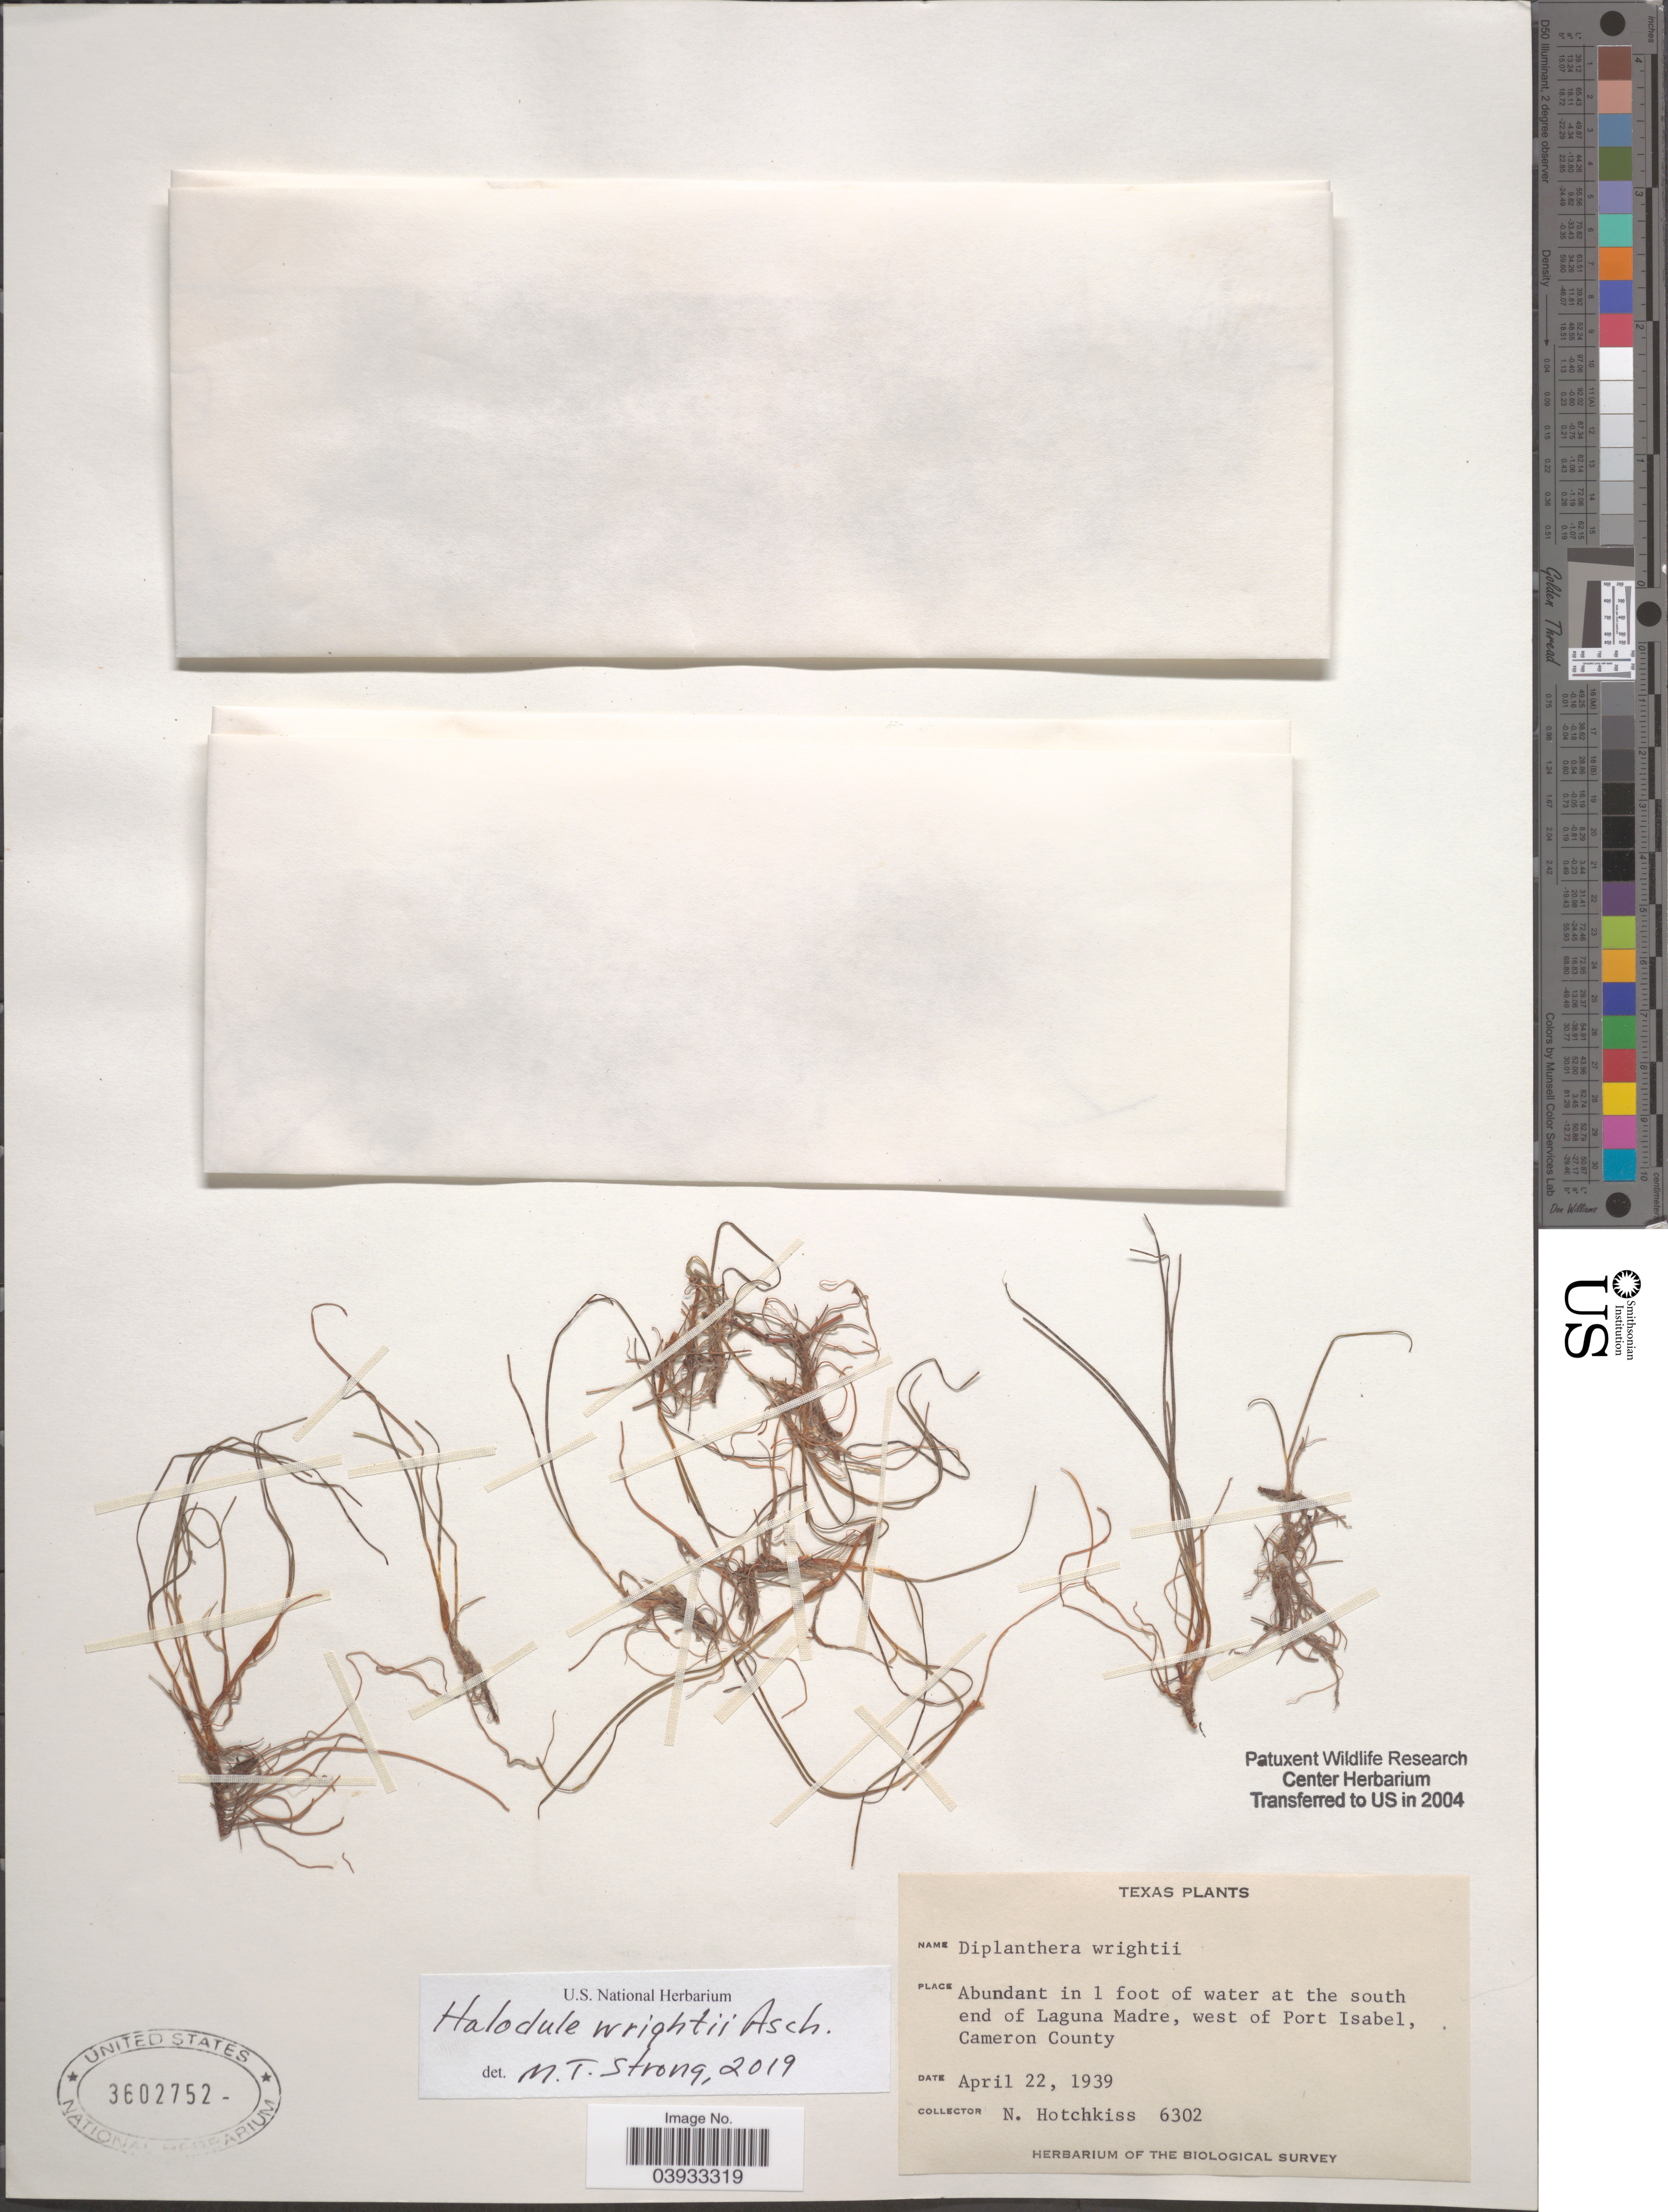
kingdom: Plantae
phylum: Tracheophyta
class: Liliopsida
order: Alismatales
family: Cymodoceaceae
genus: Halodule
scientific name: Halodule wrightii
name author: Asch.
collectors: N. Hotchkiss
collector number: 6302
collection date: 1939-04-22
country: United States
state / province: Texas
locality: At the south end of Laguna Madre, west of Port Isabel, Cameron County.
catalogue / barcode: US 3602752